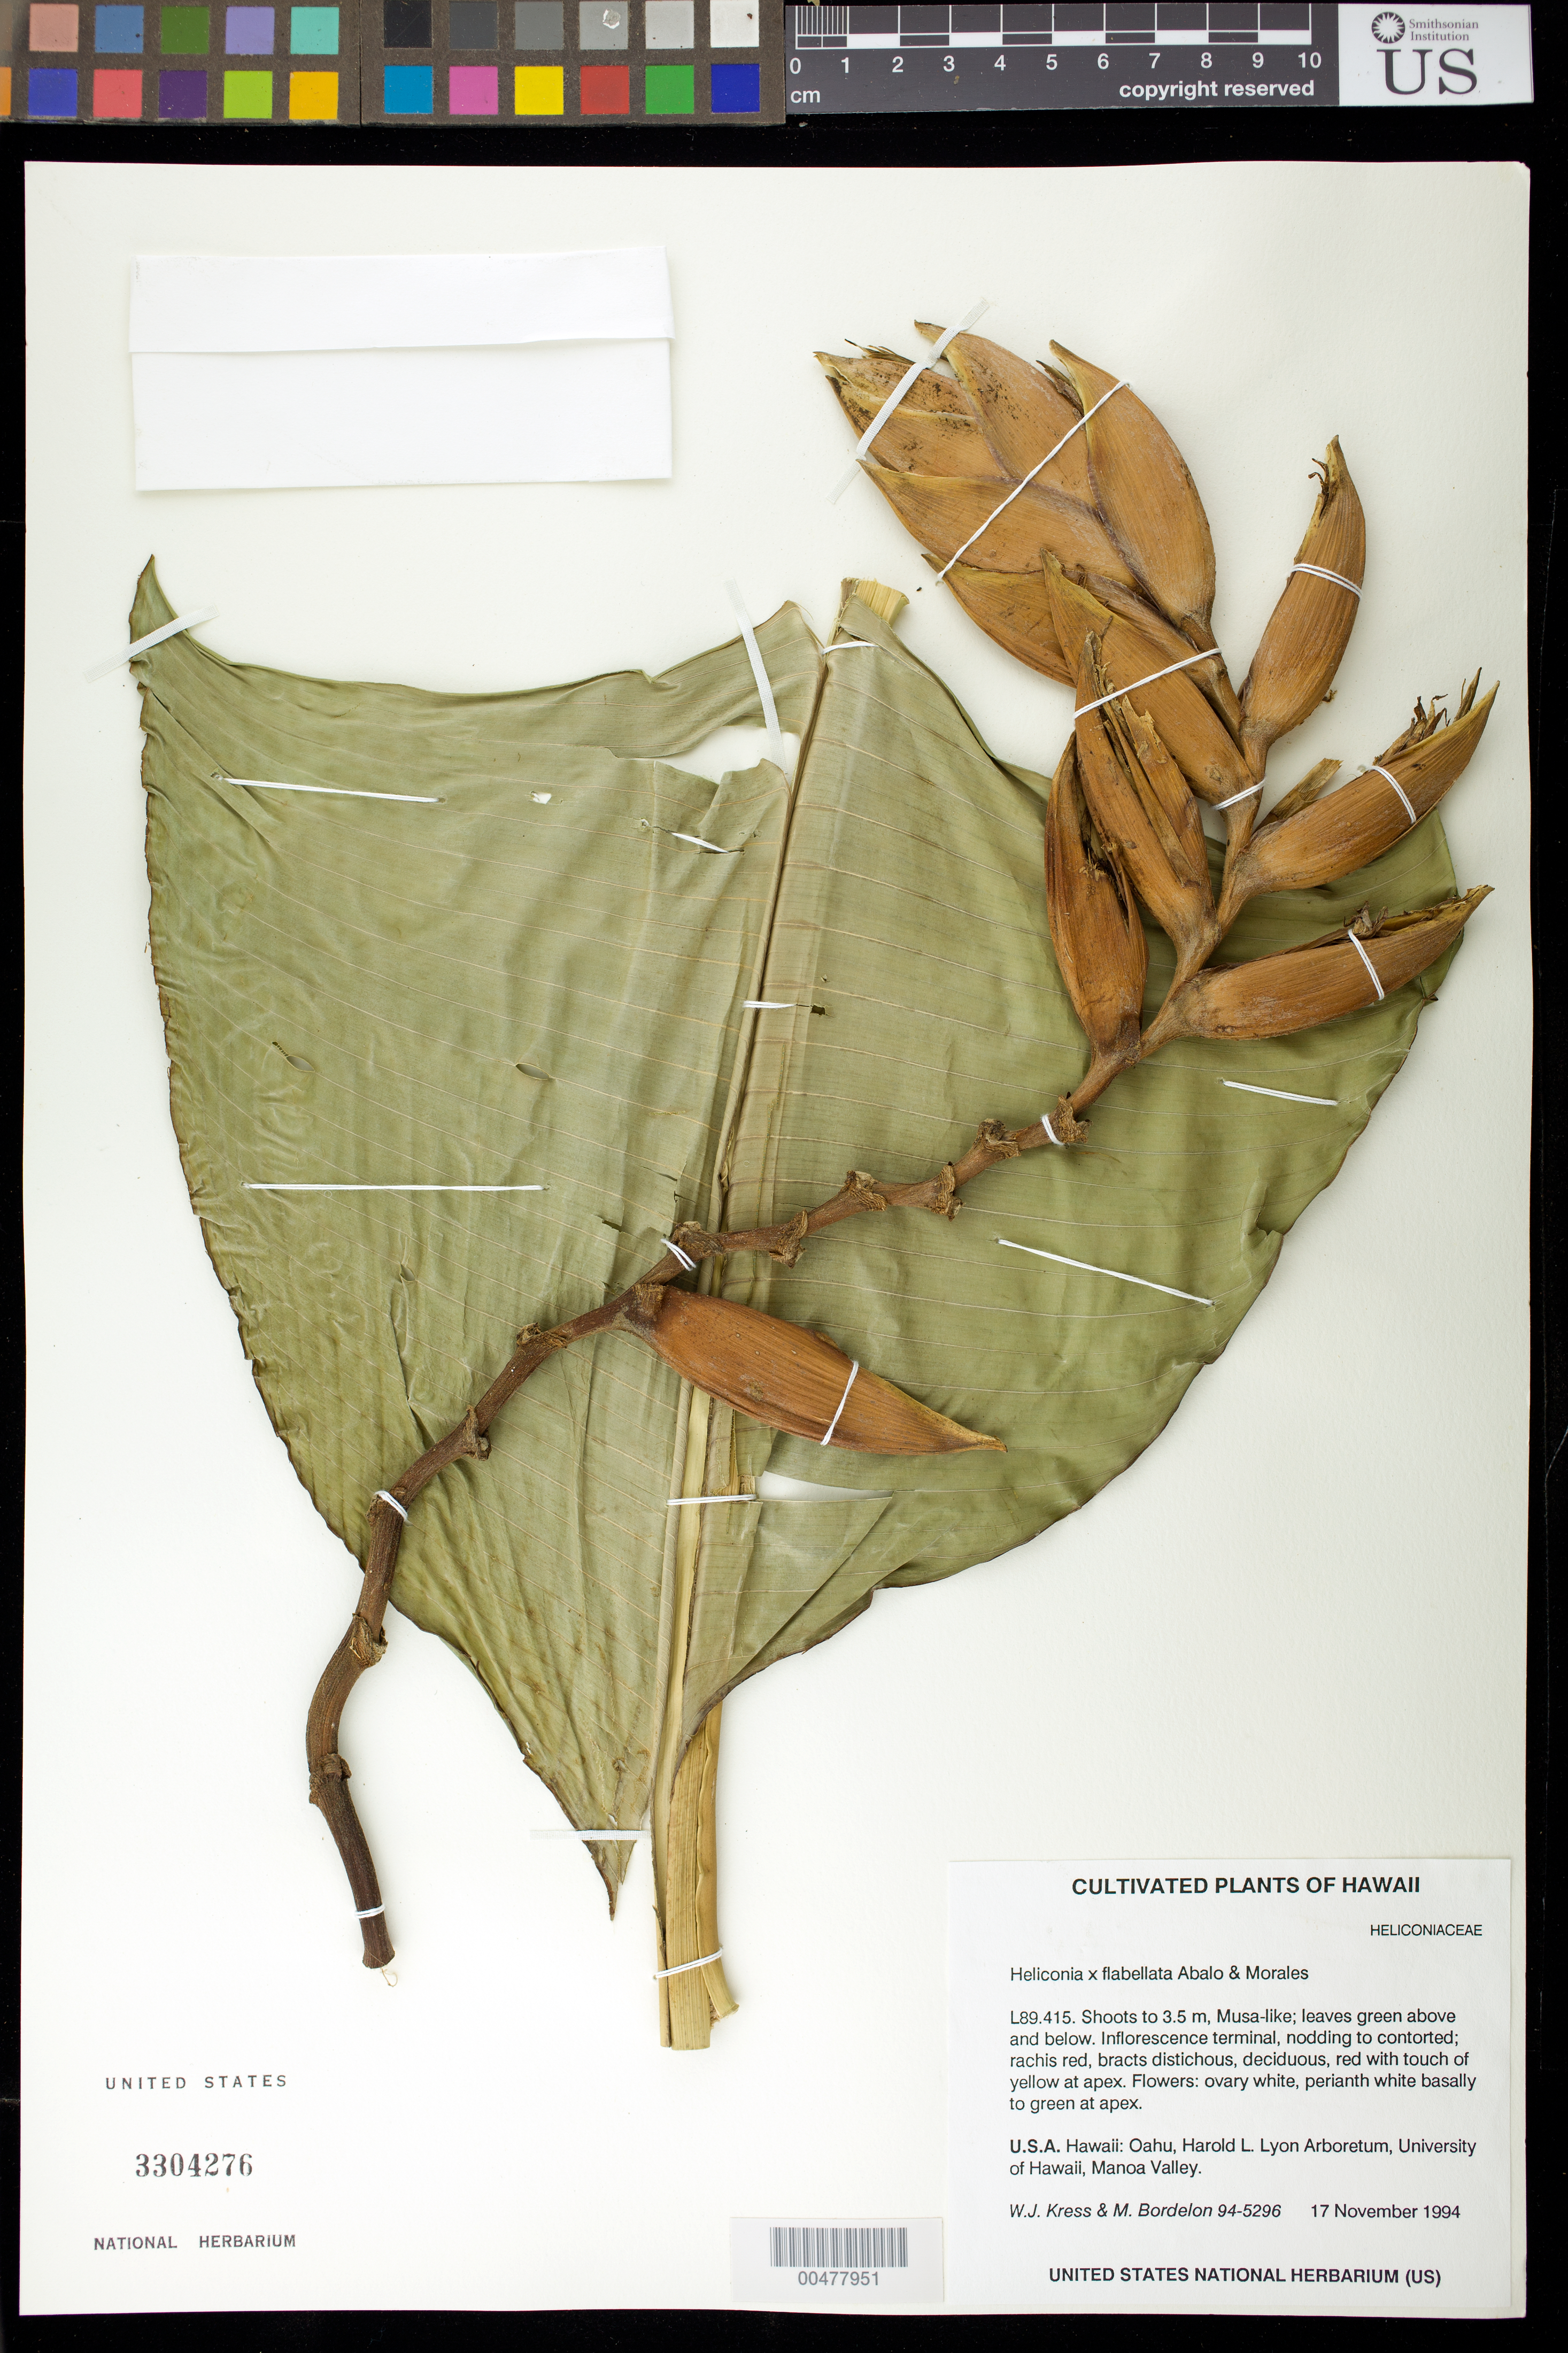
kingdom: Plantae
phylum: Tracheophyta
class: Liliopsida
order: Zingiberales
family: Heliconiaceae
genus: Heliconia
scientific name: Heliconia x flabellata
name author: Abalo & G. Morales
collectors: W. J. Kress & M. Bordelon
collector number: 94-5296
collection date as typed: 17 Nov 1994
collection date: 1994-11-17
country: United States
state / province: Hawaii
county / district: Honolulu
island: Oahu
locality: Harold L. Lyon Arboretum, University of Hawaii, Manoa Valley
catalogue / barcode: US 3304276